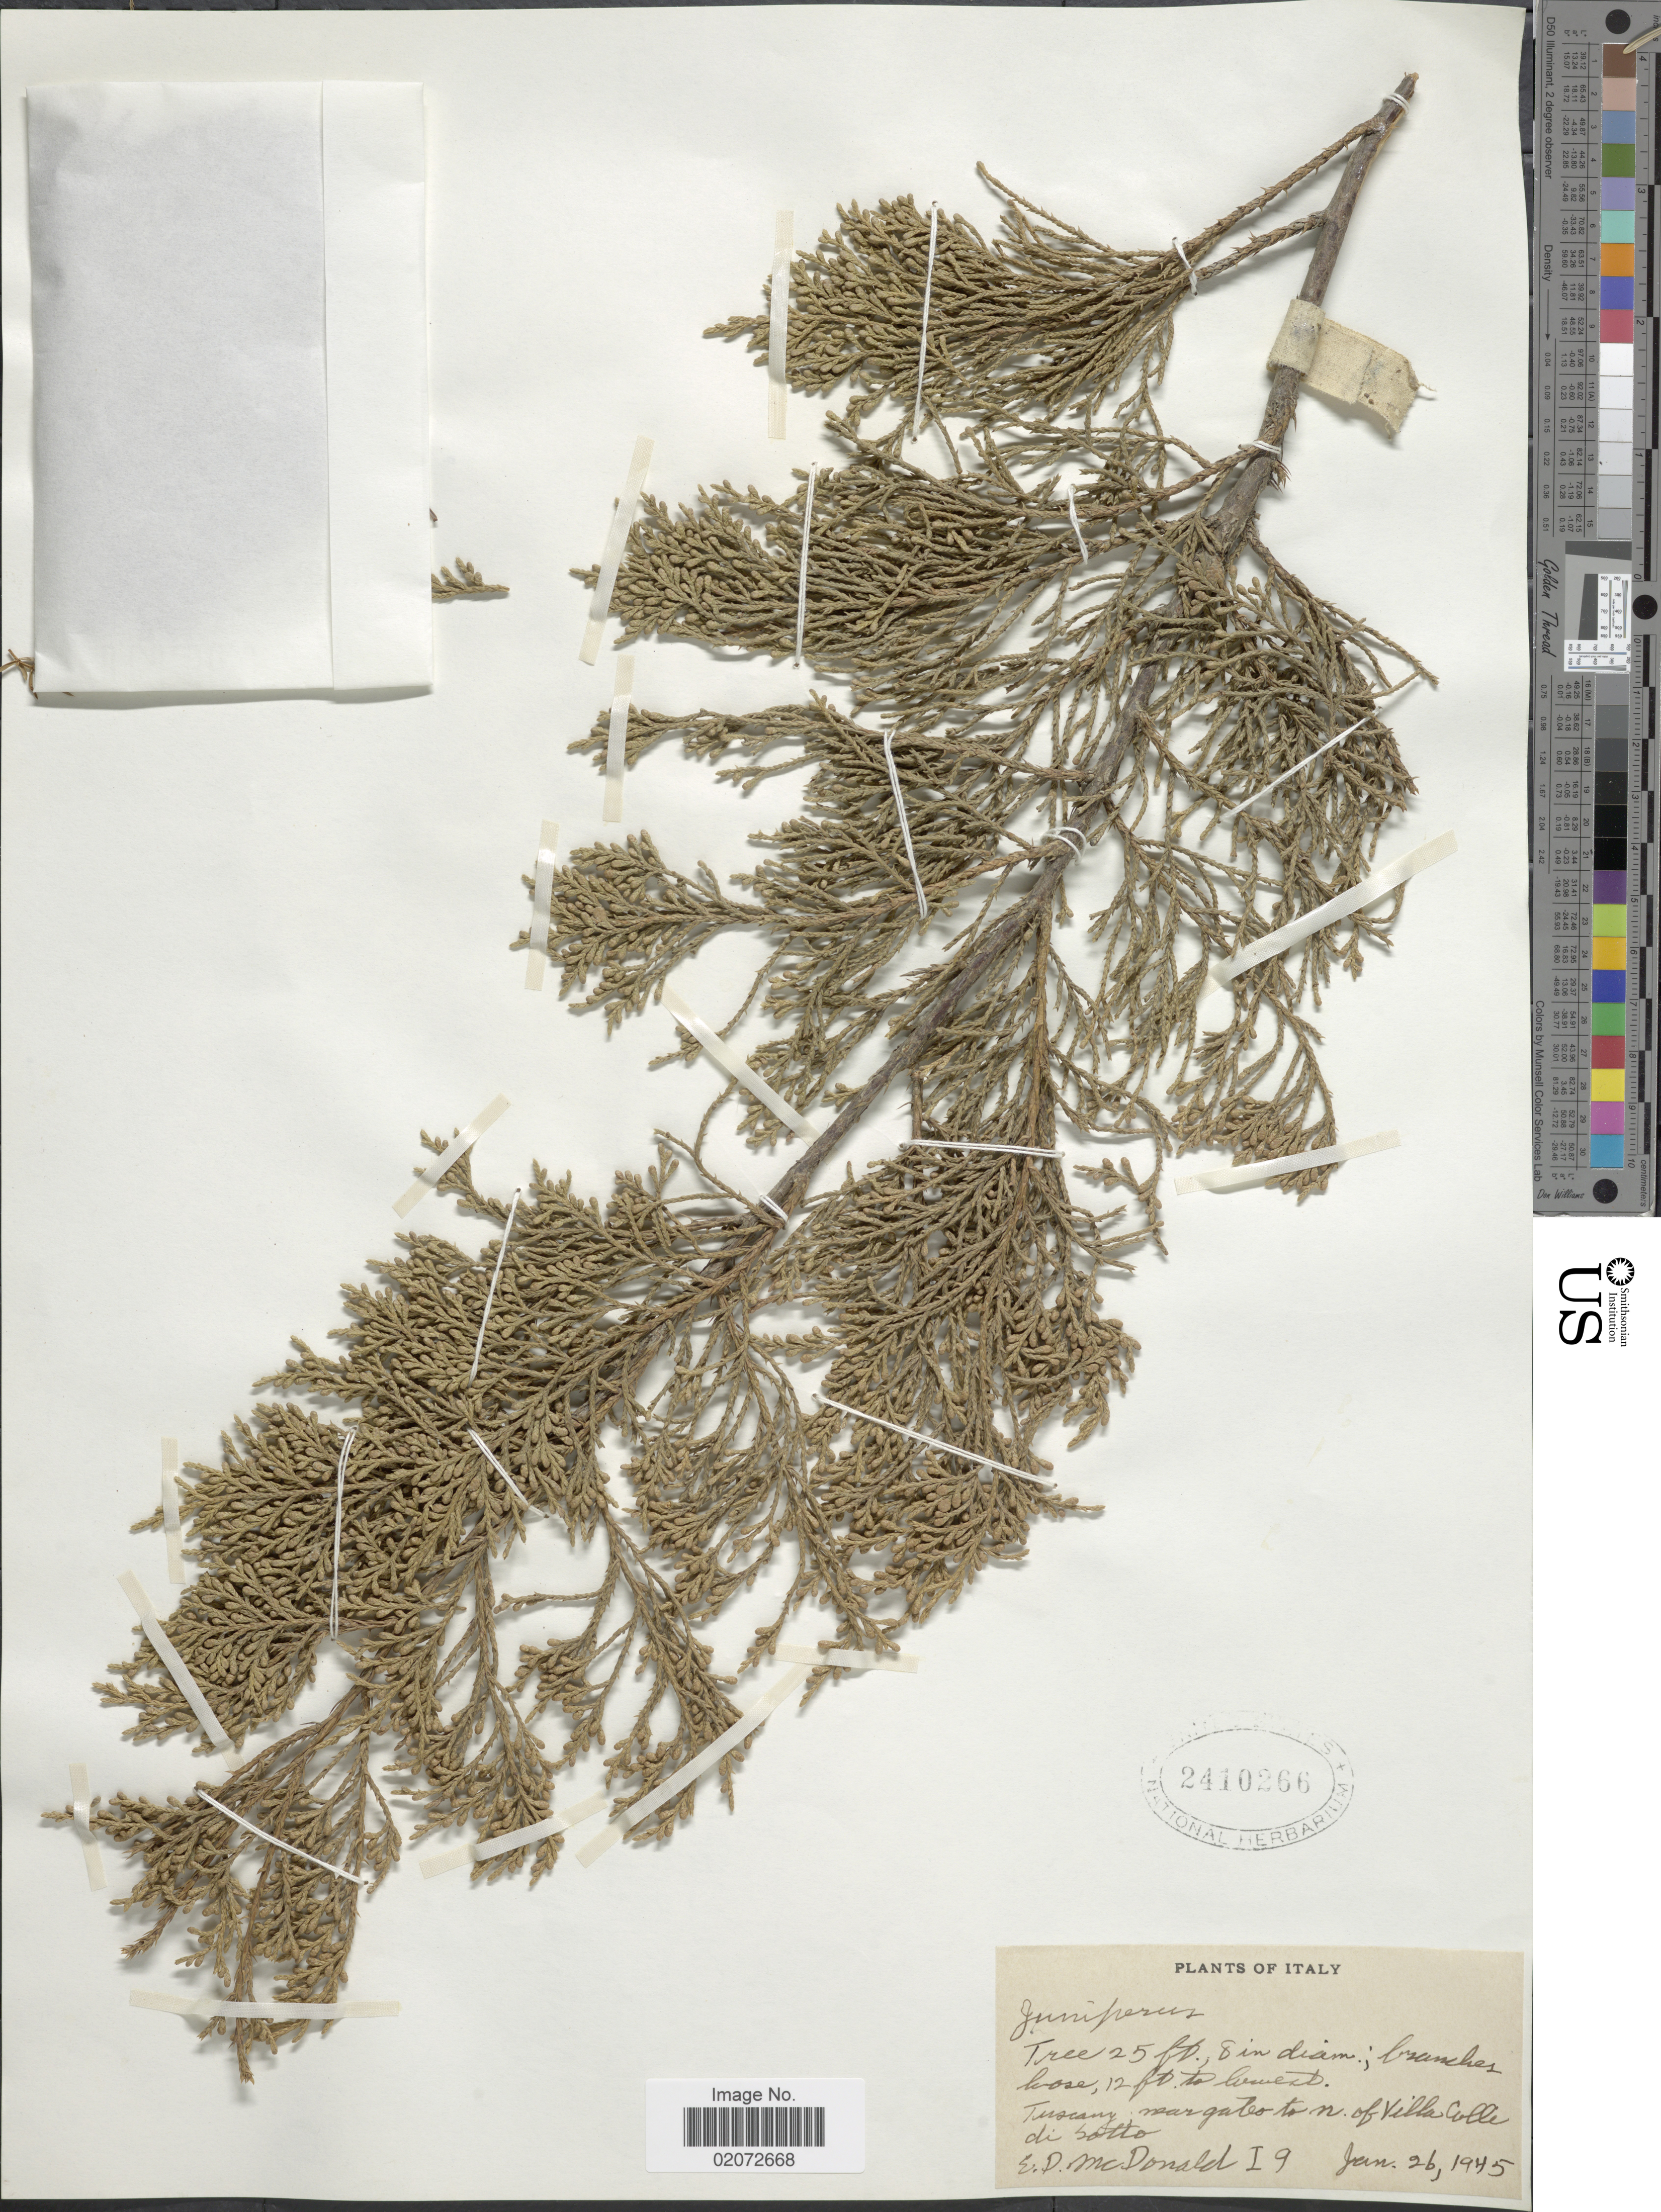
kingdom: Plantae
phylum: Tracheophyta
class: Pinopsida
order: Pinales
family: Cupressaceae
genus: Juniperus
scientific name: Juniperus sp.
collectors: E. D. McDonald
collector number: I9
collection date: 1945-01-26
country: Italy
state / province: Tuscany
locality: Margales to n. of Villa Colle di Sotto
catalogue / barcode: US 2410266